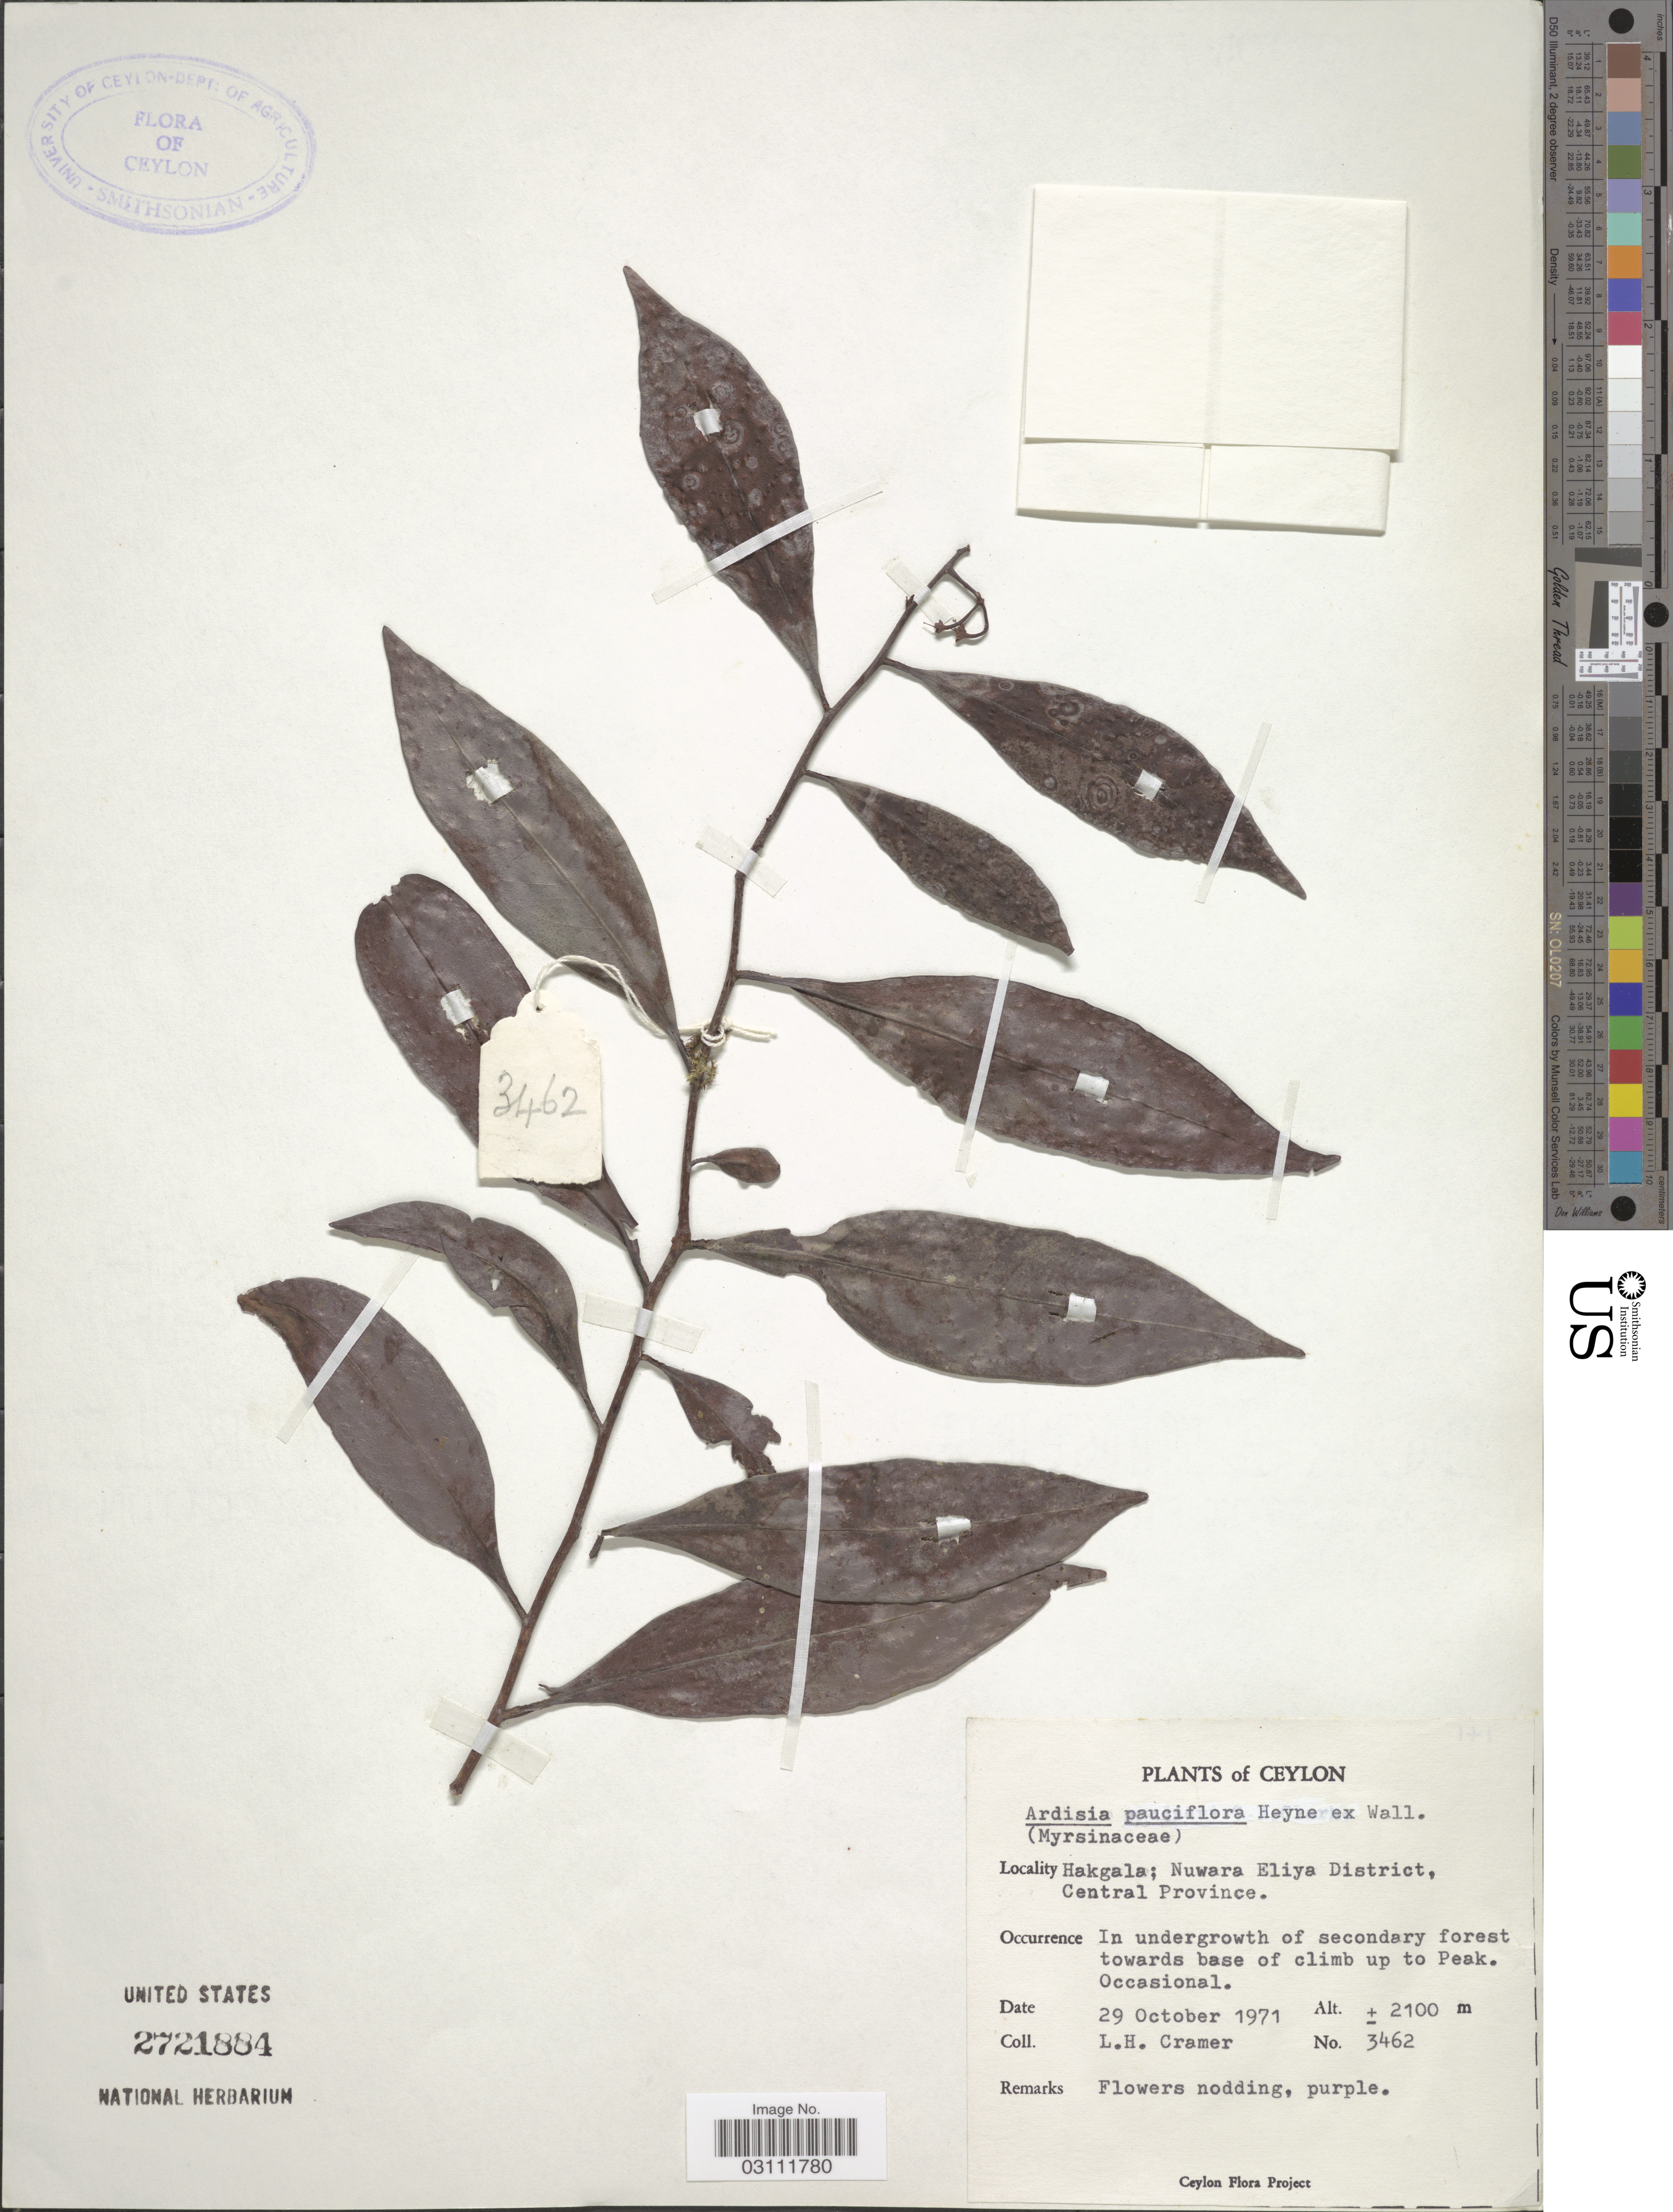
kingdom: Plantae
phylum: Tracheophyta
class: Magnoliopsida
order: Ericales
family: Primulaceae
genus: Ardisia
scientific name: Ardisia pauciflora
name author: B. Heyne ex Roxb.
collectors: L. H. Cramer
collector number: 3462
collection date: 1971-10-29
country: Sri Lanka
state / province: Central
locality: Ceylon. Hakgala; Nuwara Eliya District.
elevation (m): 2100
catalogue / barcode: US 2721884